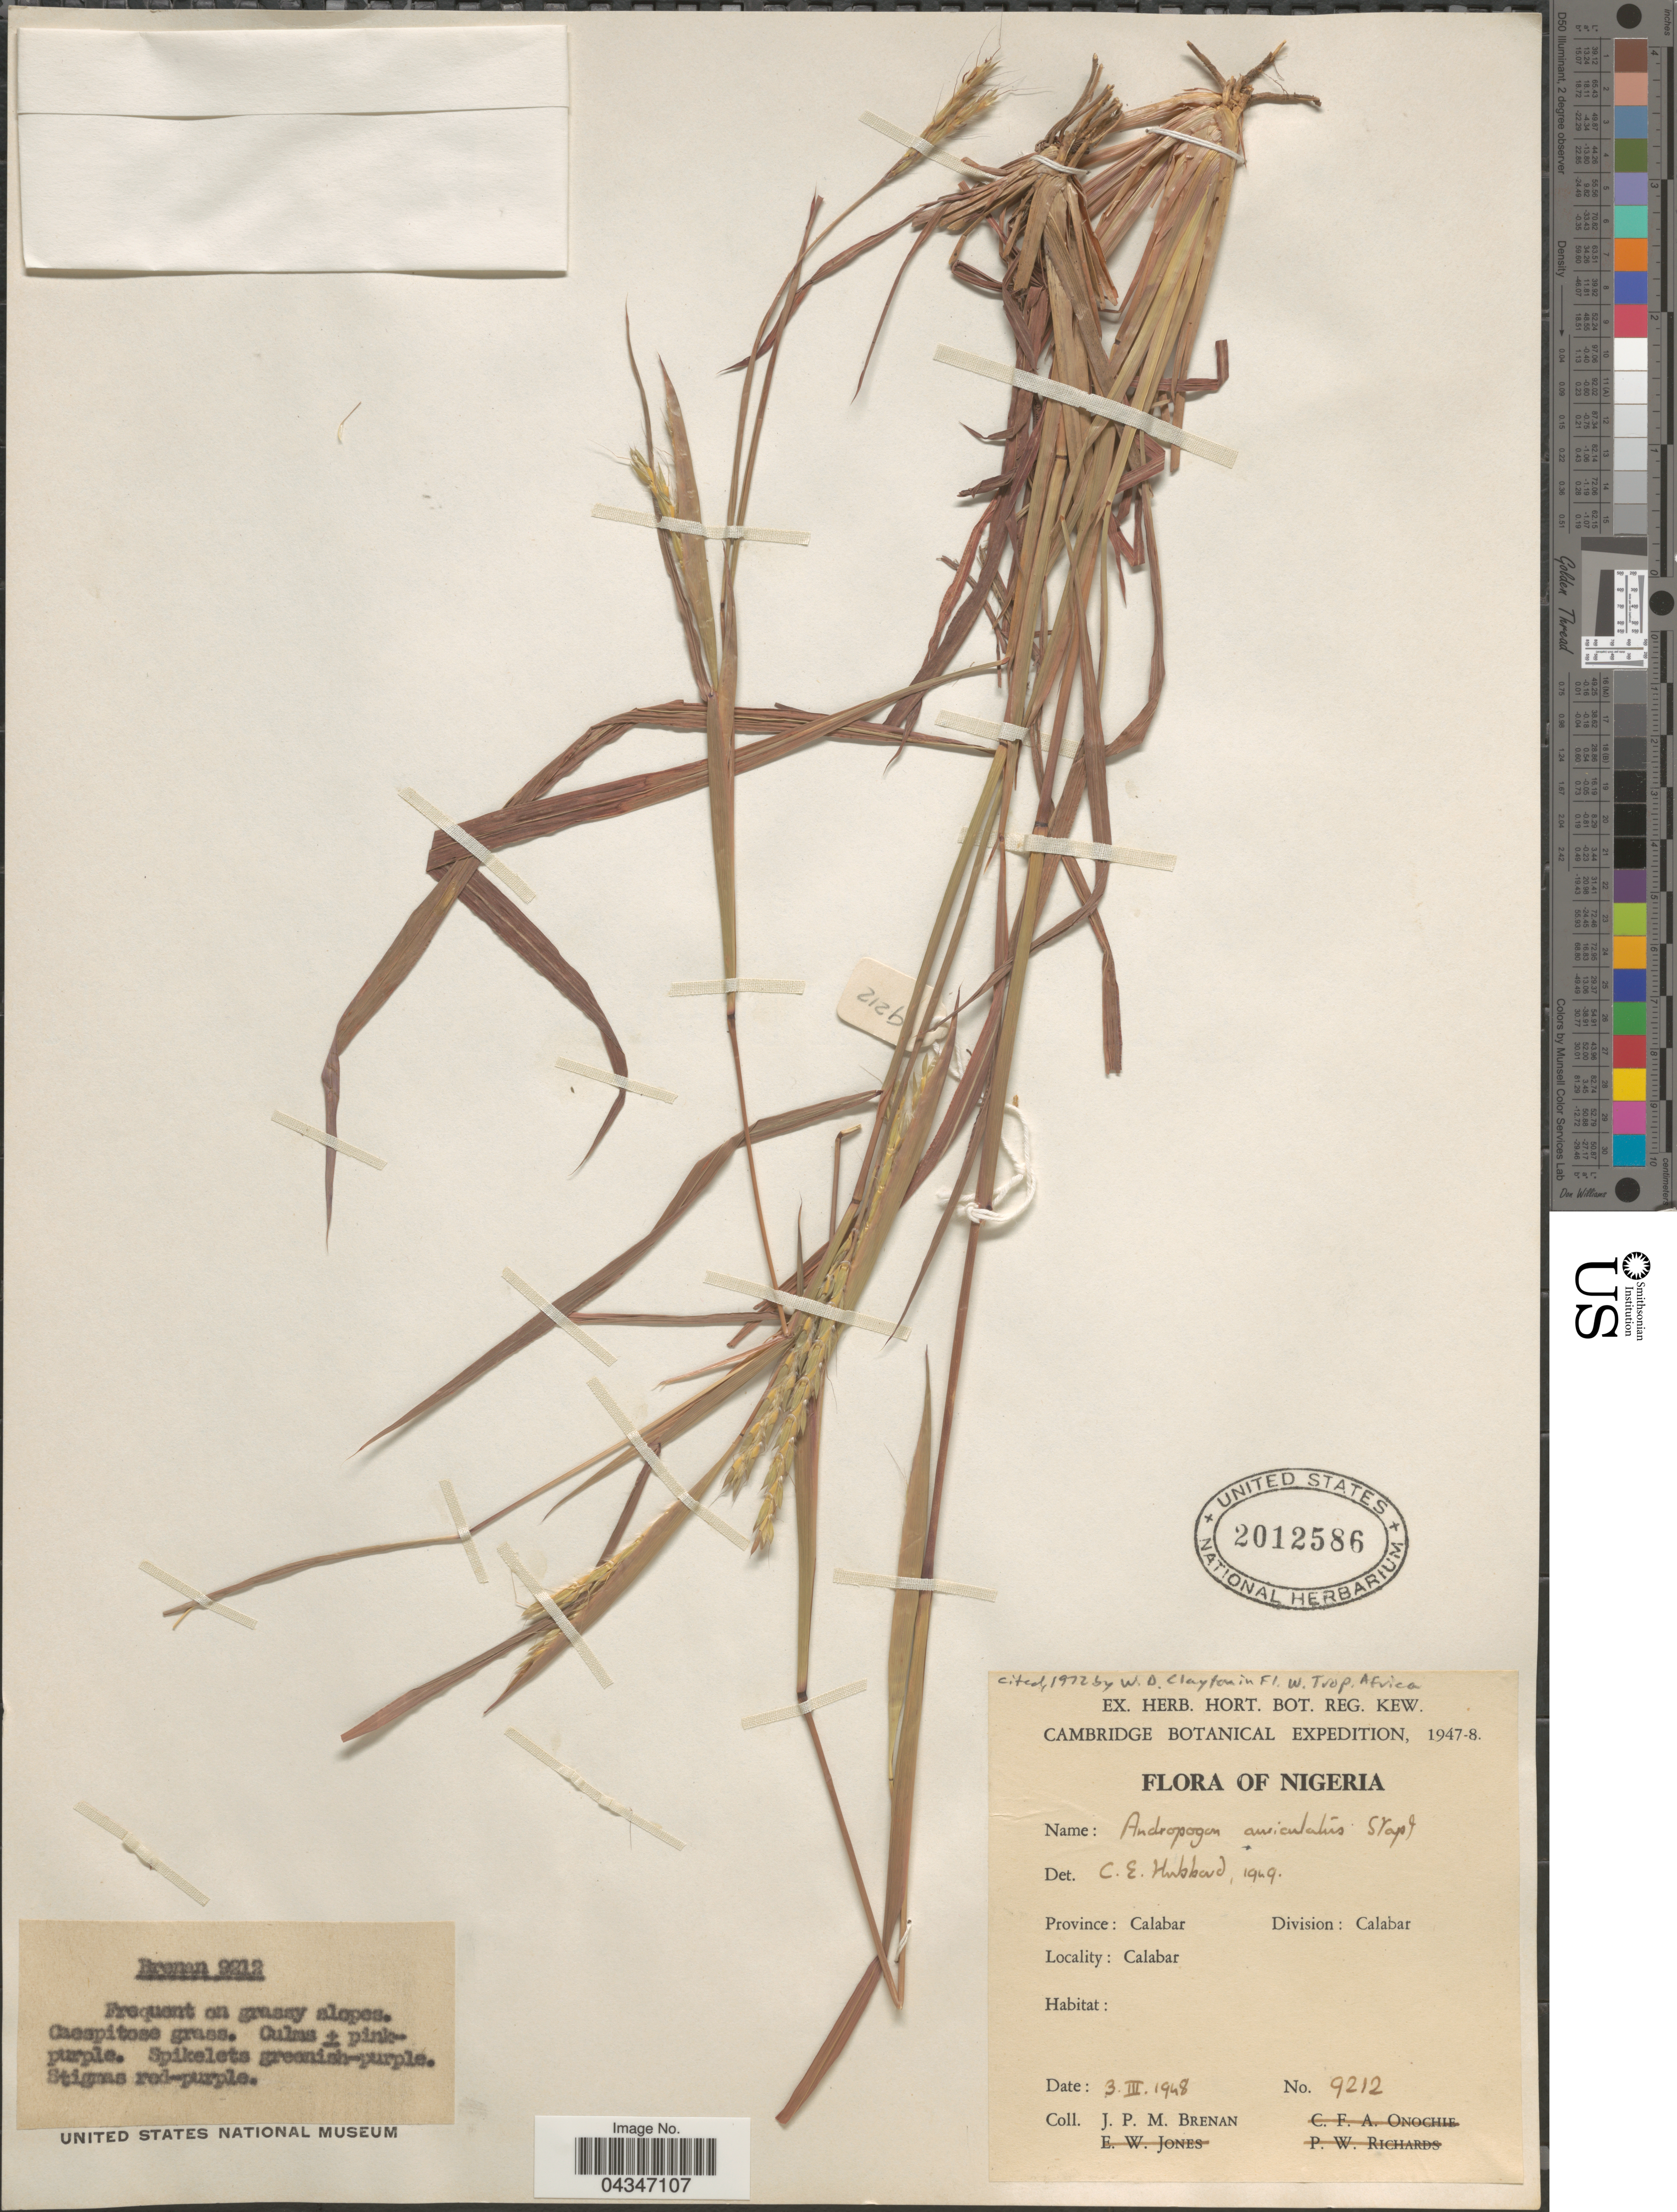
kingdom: Plantae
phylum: Tracheophyta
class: Liliopsida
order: Poales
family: Poaceae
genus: Andropogon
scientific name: Andropogon auriculatus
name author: Stapf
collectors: J. Brenan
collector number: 9212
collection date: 1948-03-03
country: Nigeria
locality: Cambridge Botanical Expedition, 1947-8. Province: Calabar. Division: Calabar. Calabar.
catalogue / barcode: US 2012586